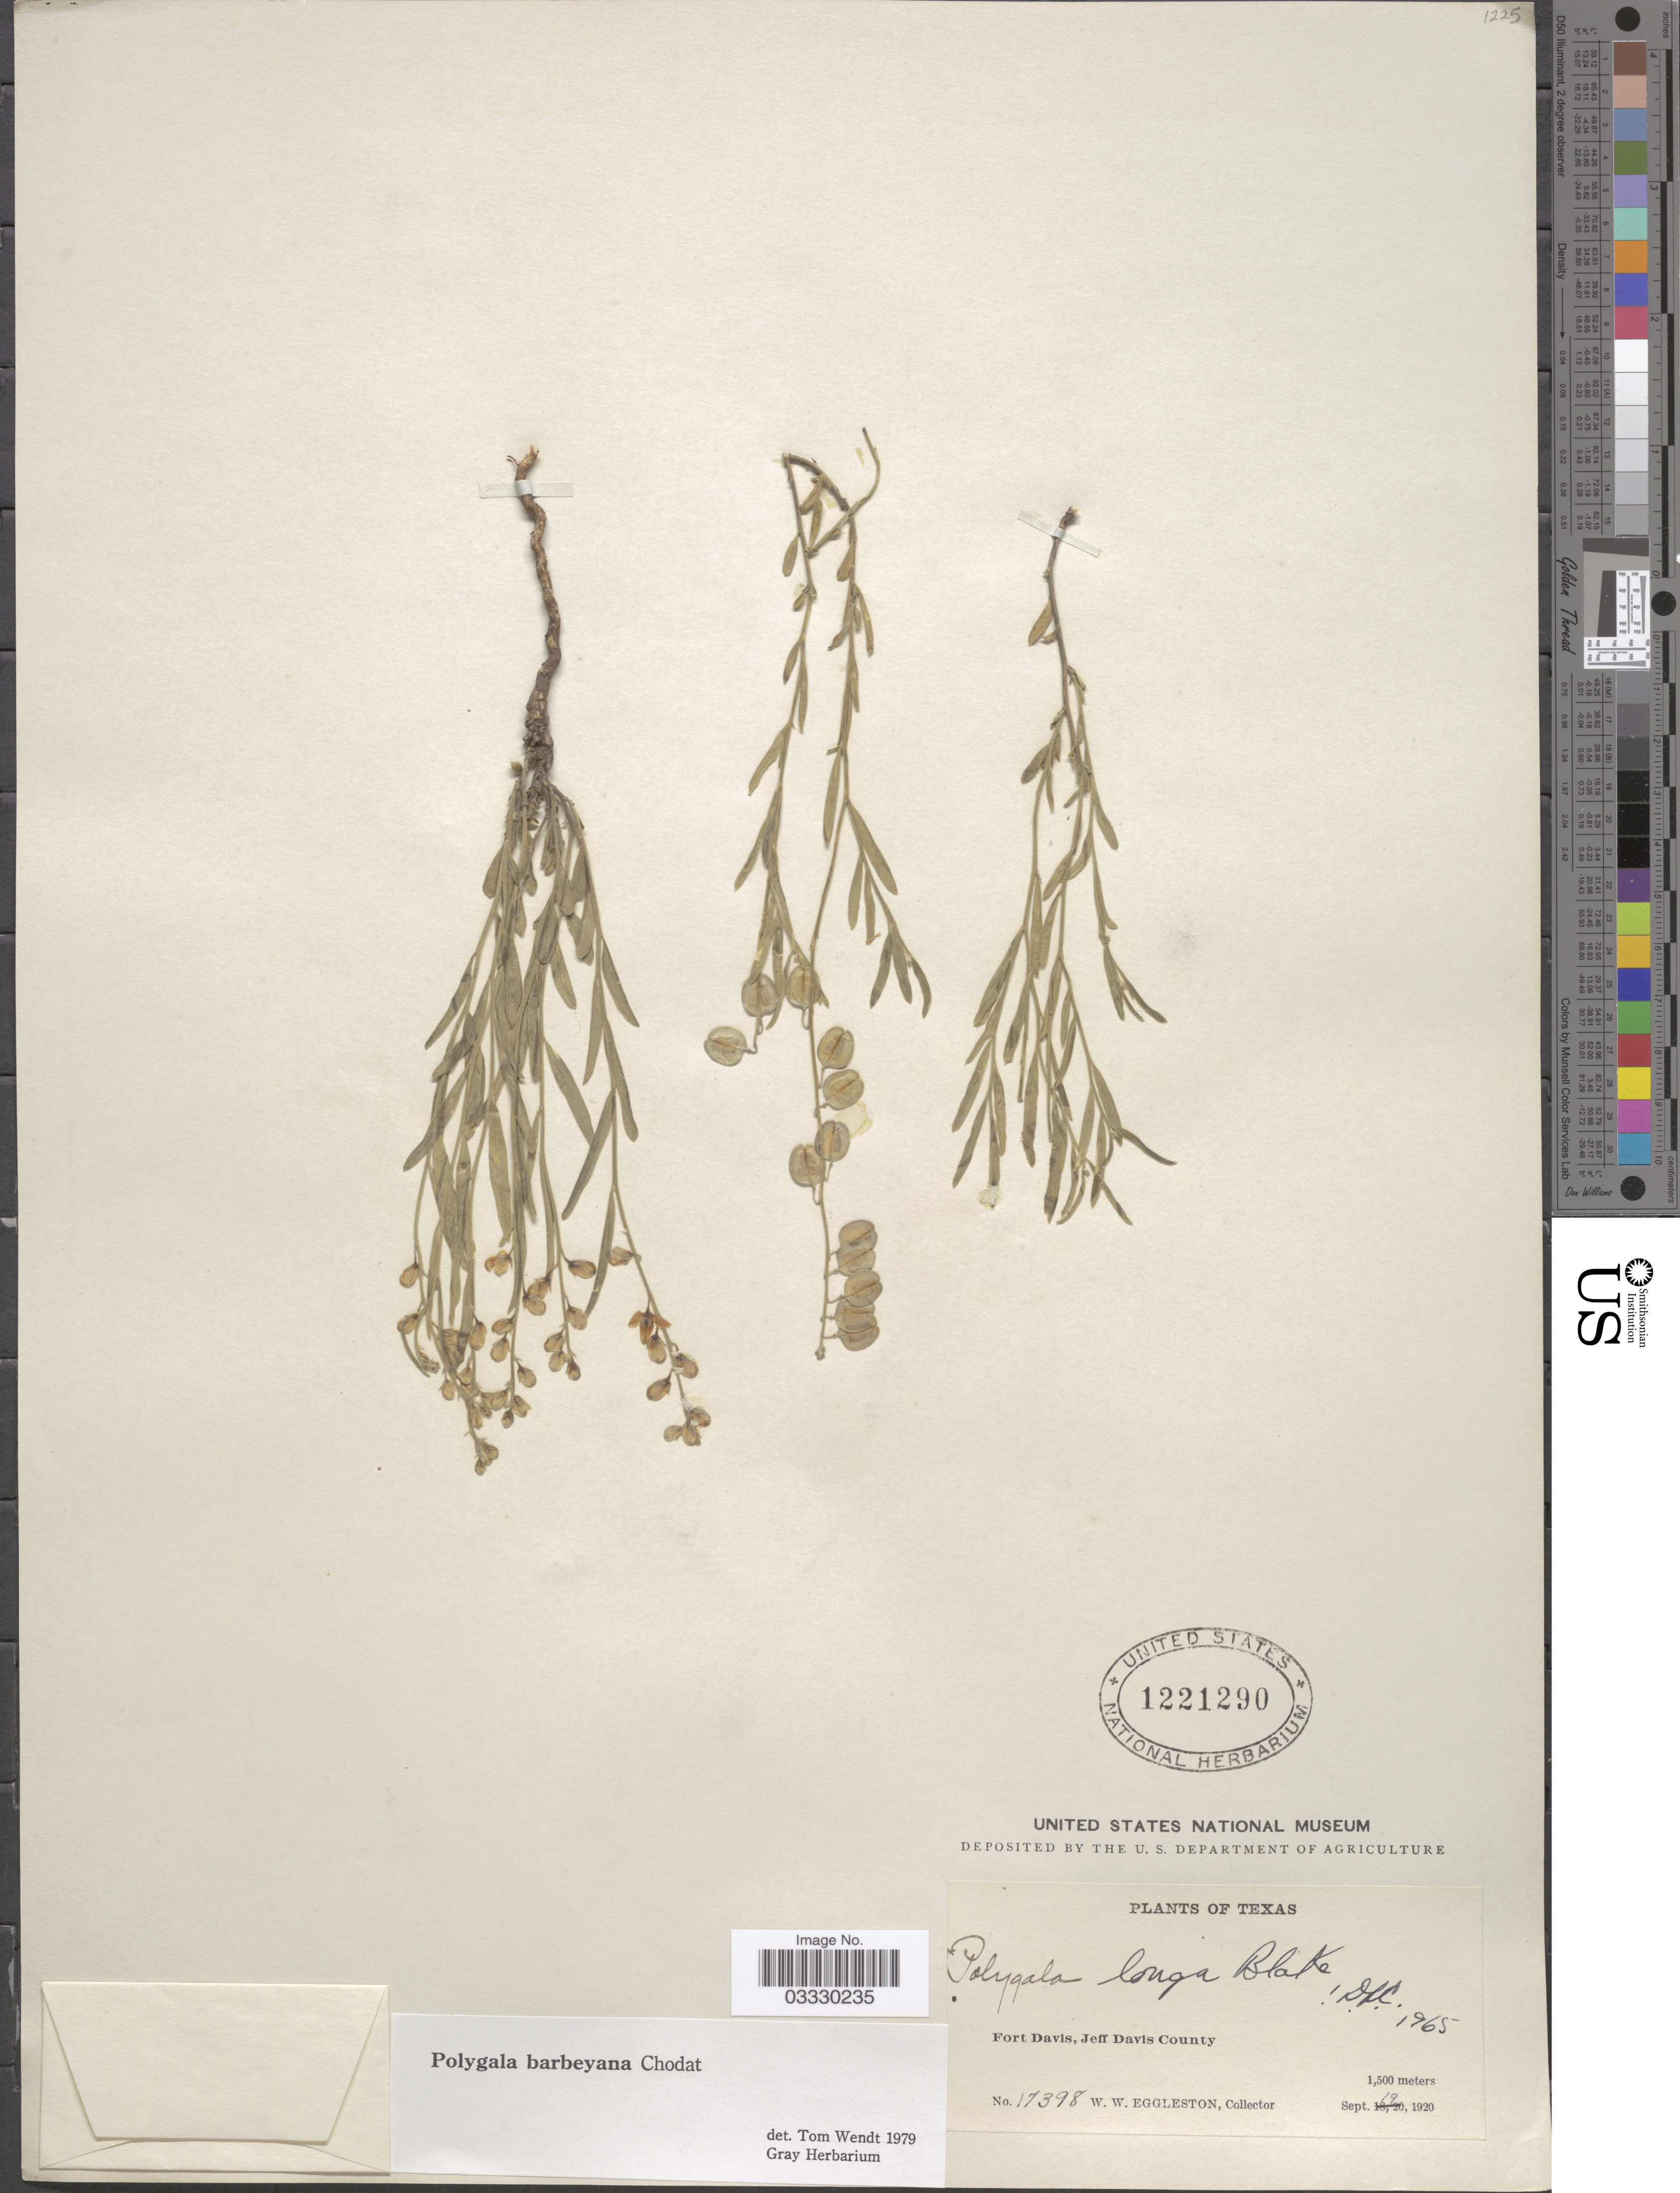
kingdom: Plantae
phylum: Tracheophyta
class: Magnoliopsida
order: Fabales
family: Polygalaceae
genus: Hebecarpa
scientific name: Hebecarpa barbeyana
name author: (Chodat) J.R. Abbott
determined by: Strong, Mark T., (BOT), Smithsonian Institution - National Museum of Natural History (UNITED STATES)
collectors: W. W. Eggleston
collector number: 17398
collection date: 1920-09-19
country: United States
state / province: Texas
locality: Fort Davis, Jeff Davis County.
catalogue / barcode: US 1221290